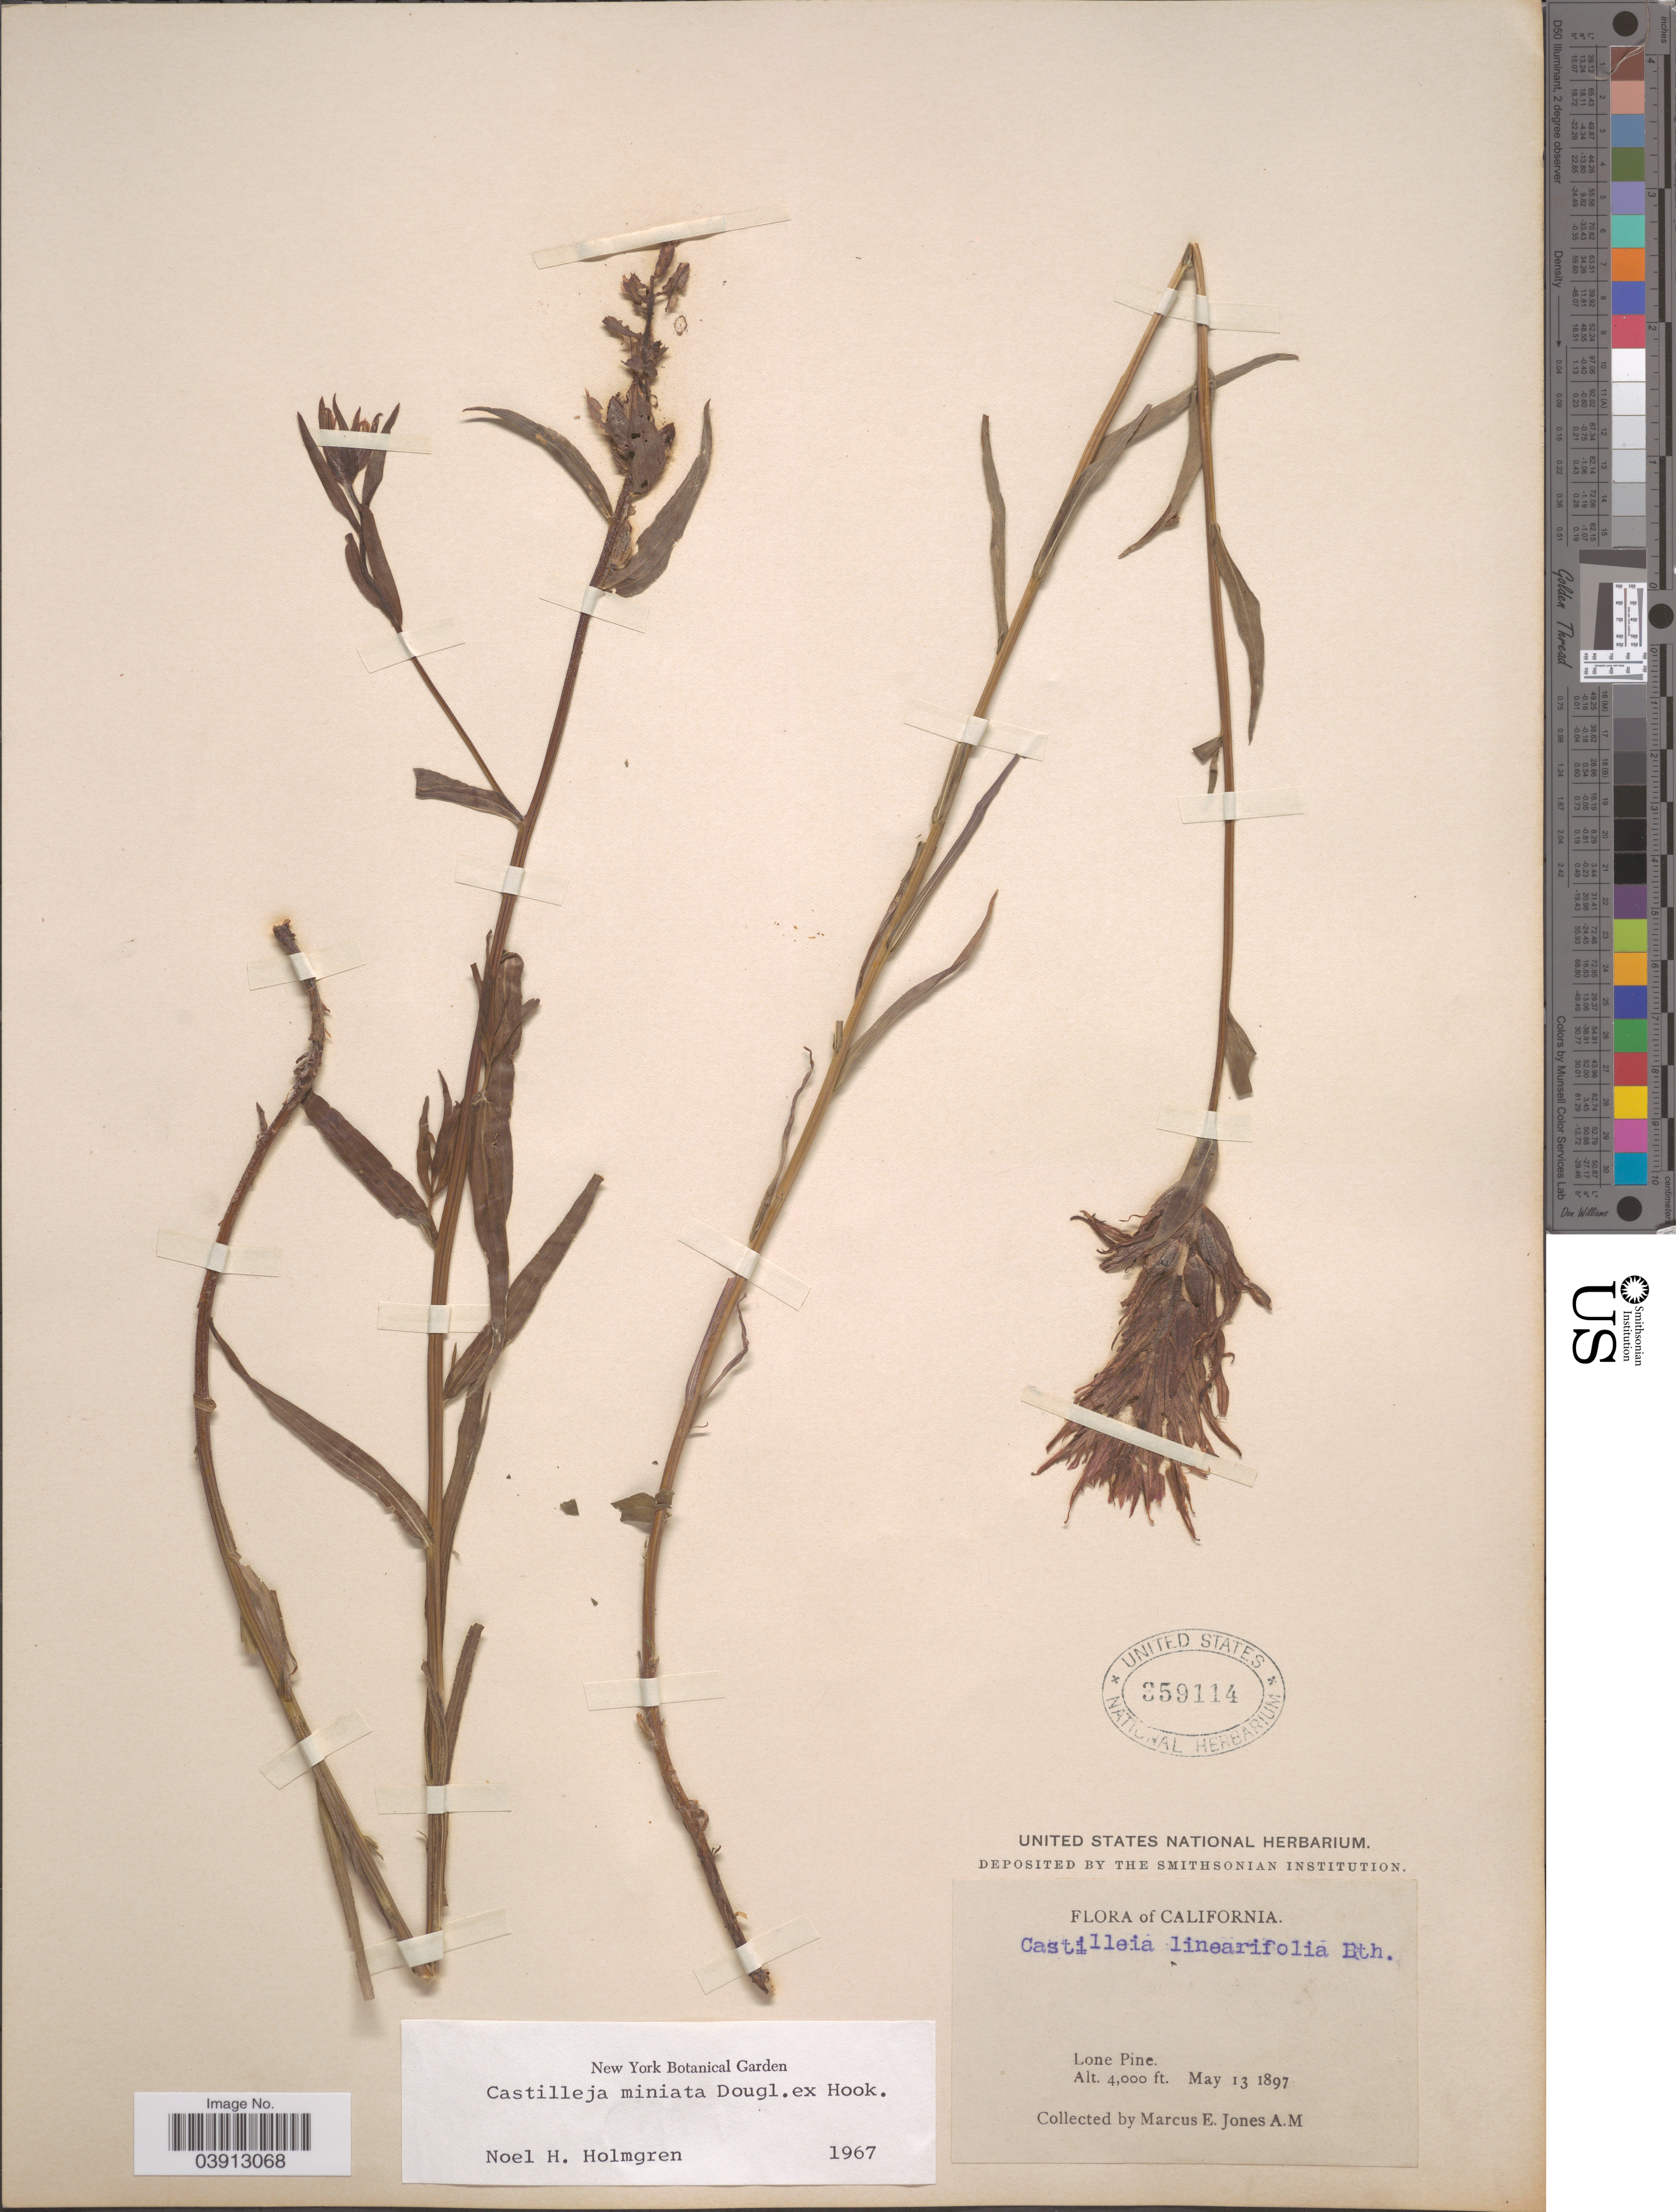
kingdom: Plantae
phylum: Tracheophyta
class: Magnoliopsida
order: Lamiales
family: Orobanchaceae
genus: Castilleja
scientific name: Castilleja miniata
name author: Douglas ex Hook.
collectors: M. E. Jones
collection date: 1897-05-13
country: United States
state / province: California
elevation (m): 1219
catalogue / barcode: US 359114